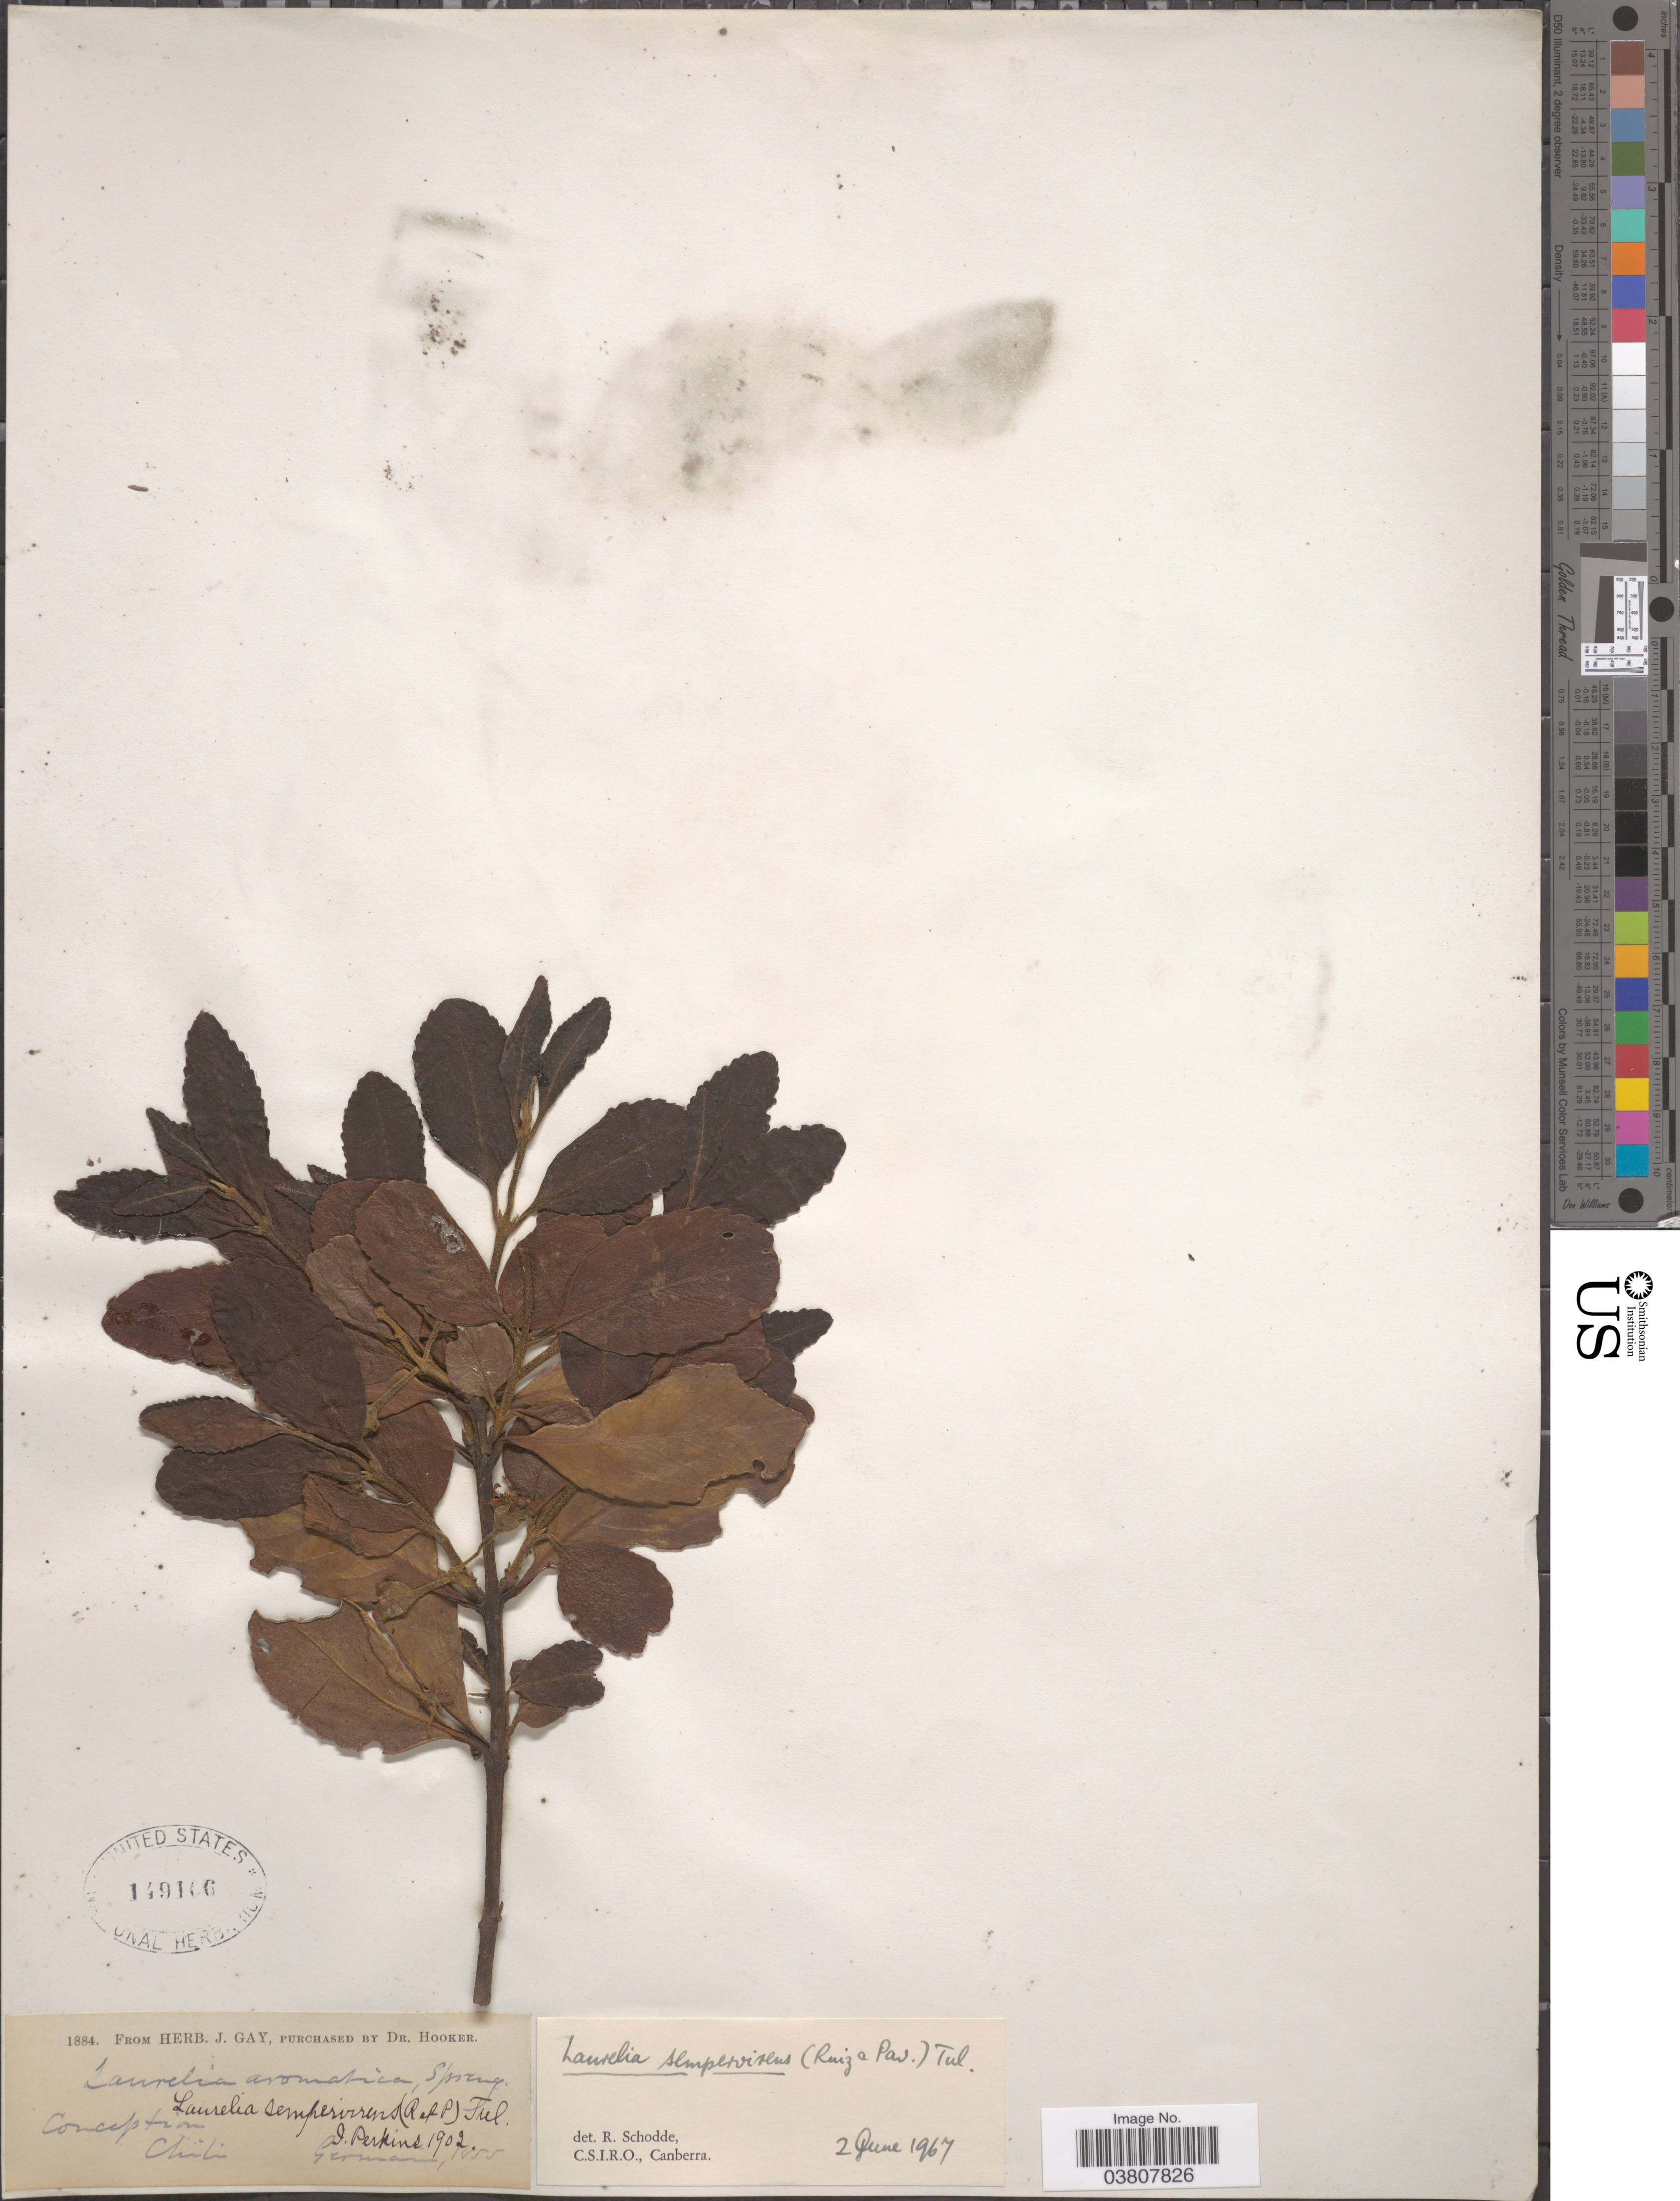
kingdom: Plantae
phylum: Tracheophyta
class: Magnoliopsida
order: Laurales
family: Atherospermataceae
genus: Laurelia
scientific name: Laurelia sempervirens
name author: (Ruiz & Pav.) Tul.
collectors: -. German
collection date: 1855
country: Chile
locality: Concepcion, Chili.